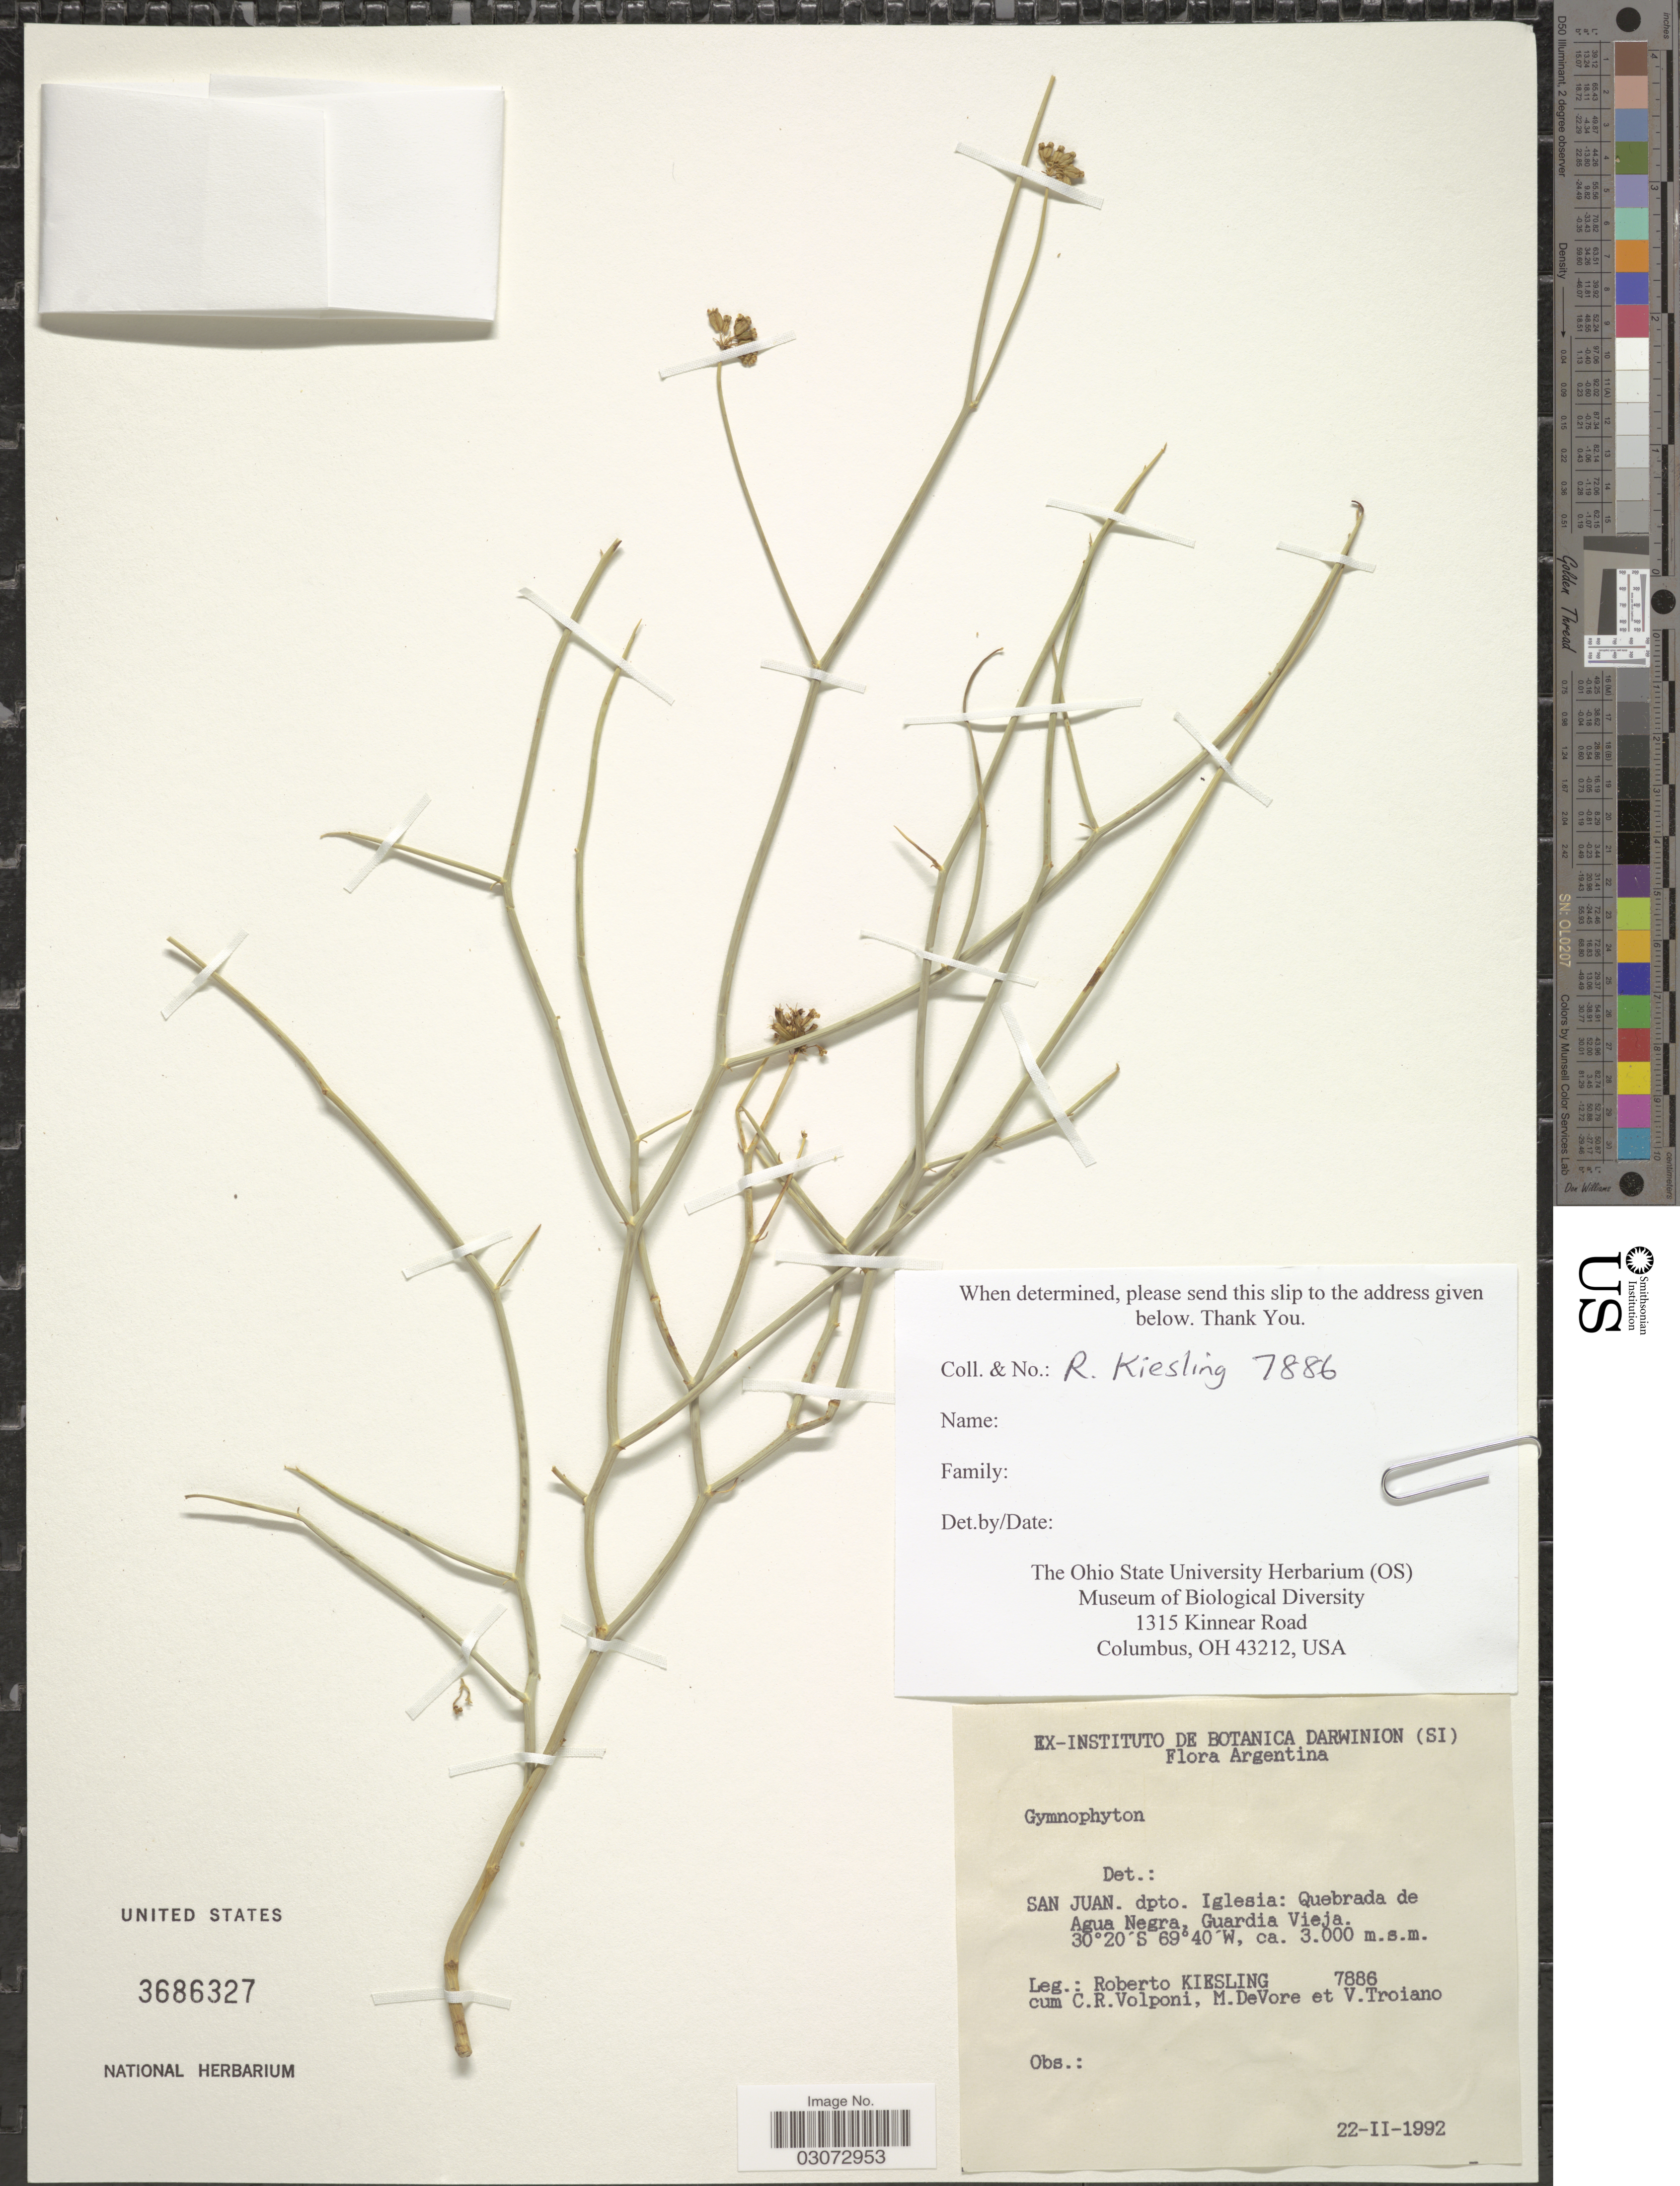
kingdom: Plantae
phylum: Tracheophyta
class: Magnoliopsida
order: Apiales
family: Apiaceae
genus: Gymnophyton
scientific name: Gymnophyton sp.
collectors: R. Kiesling, C. Volponi, M. DeVore & V. Troiano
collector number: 7886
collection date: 1992-02-22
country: Argentina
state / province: San Juan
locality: Dpto. Iglesia: Quebrada de Agua Negra, Guardia Vieja.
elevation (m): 3000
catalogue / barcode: US 3686327